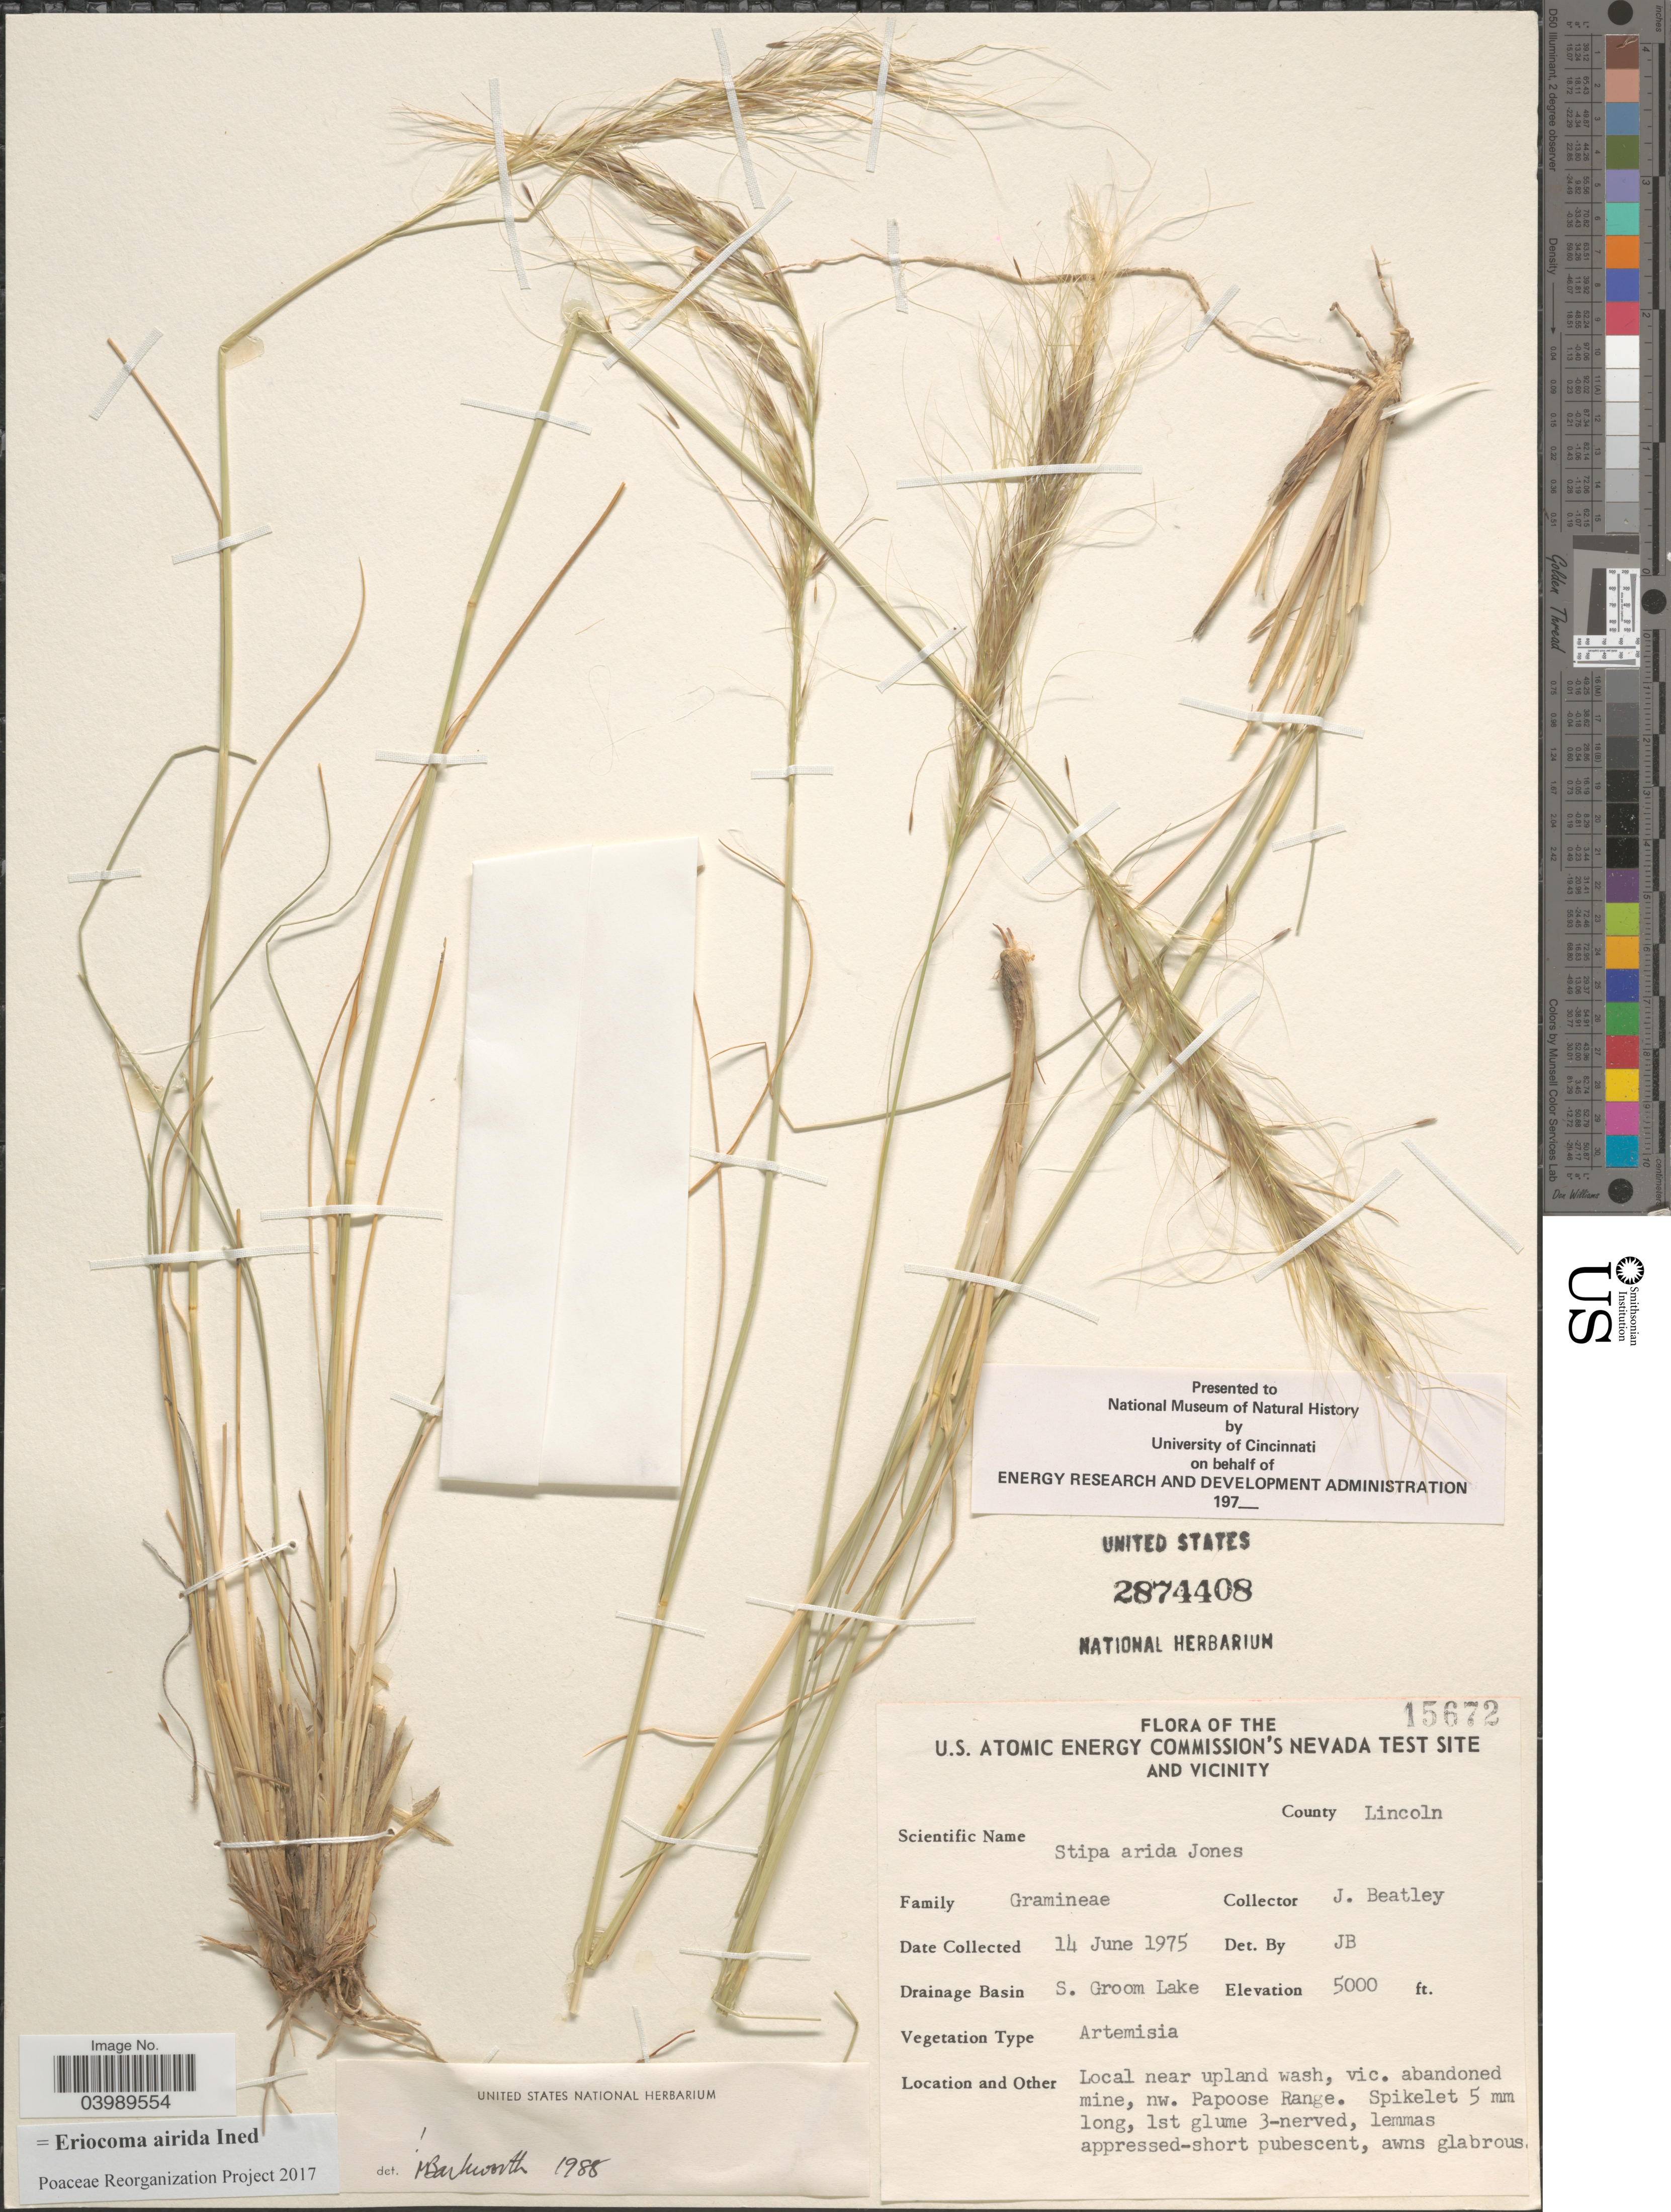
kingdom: Plantae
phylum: Tracheophyta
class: Liliopsida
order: Poales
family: Poaceae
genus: Eriocoma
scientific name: Eriocoma arida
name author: (M.E. Jones) Romasch.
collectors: J. C. Beatley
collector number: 15672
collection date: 1975-06-14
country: United States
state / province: Nevada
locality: U.S. Atomic Energy Commission's Nevada Test Site and vicinity. County Lincoln. Drainage Basin S. Groom Lake. Local near upland wash, vic. abandoned mine, nw. Papoose Range.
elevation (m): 1524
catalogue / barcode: US 2874408